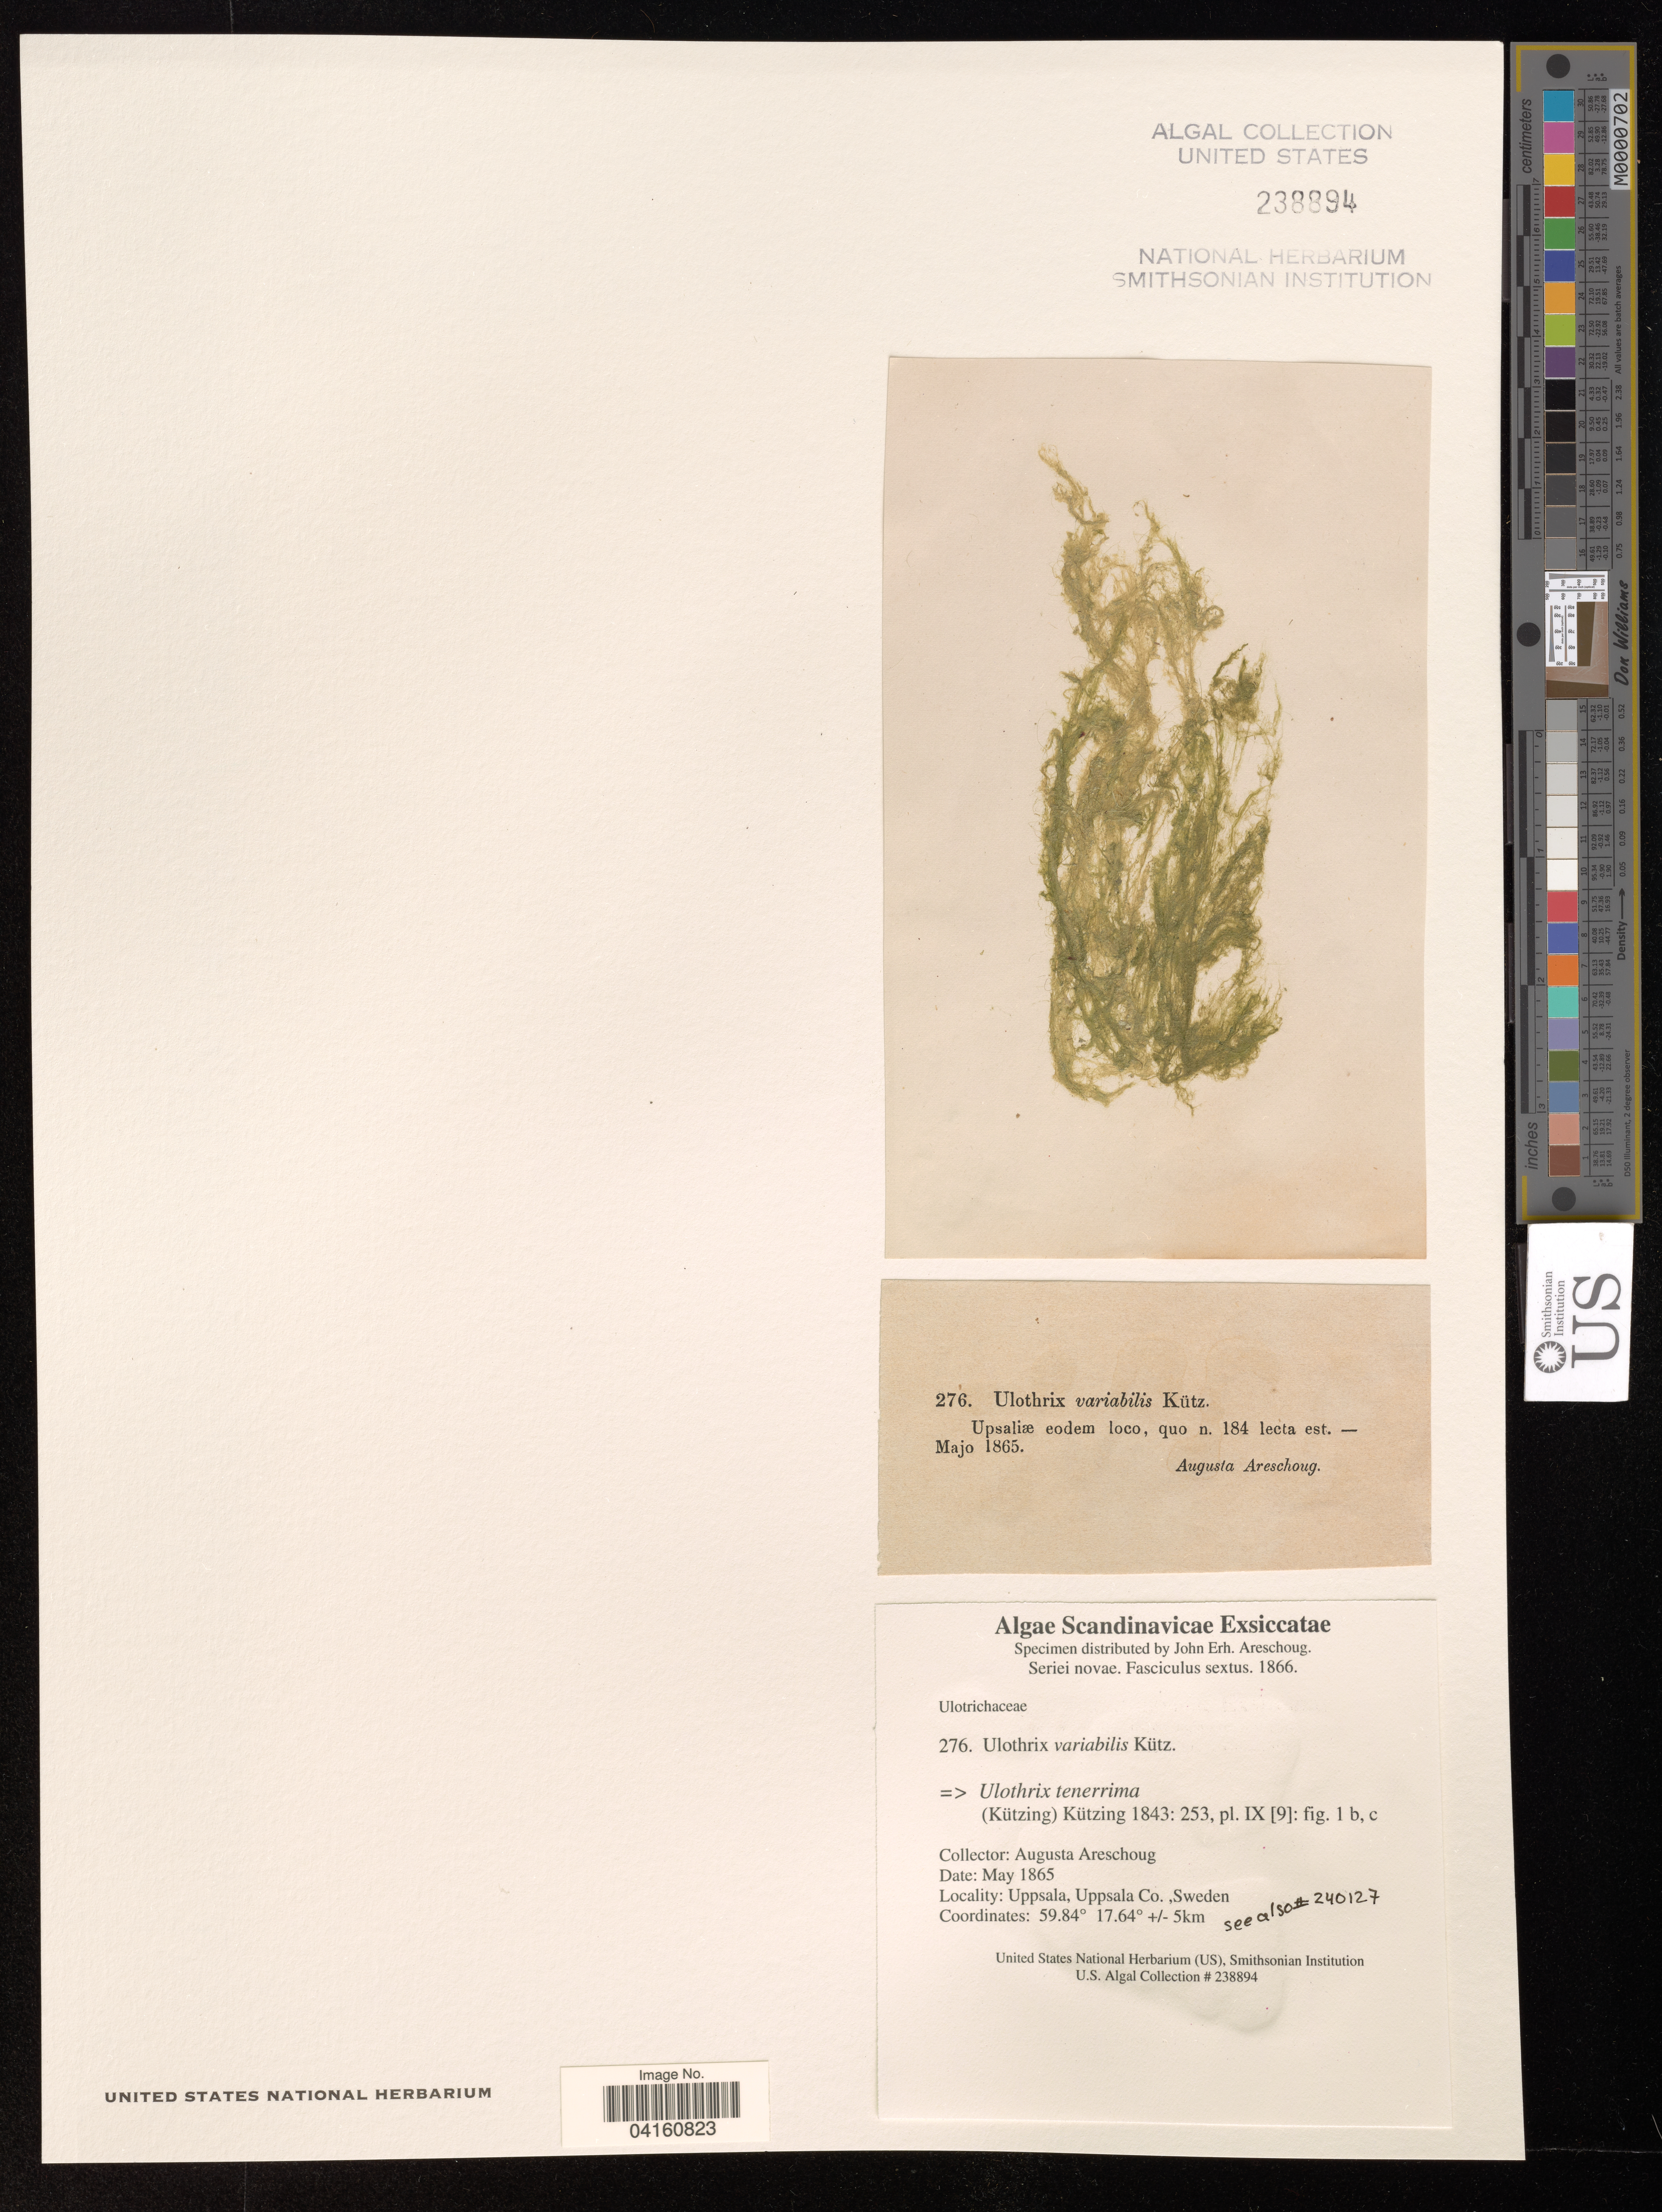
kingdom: Plantae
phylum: Chlorophyta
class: Ulvophyceae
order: Ulotrichales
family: Ulotrichaceae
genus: Ulothrix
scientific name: Ulothrix tenerrima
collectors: A. Areschoug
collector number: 276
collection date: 1865-05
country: Sweden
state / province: Uppsala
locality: Uppsala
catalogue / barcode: US 238894